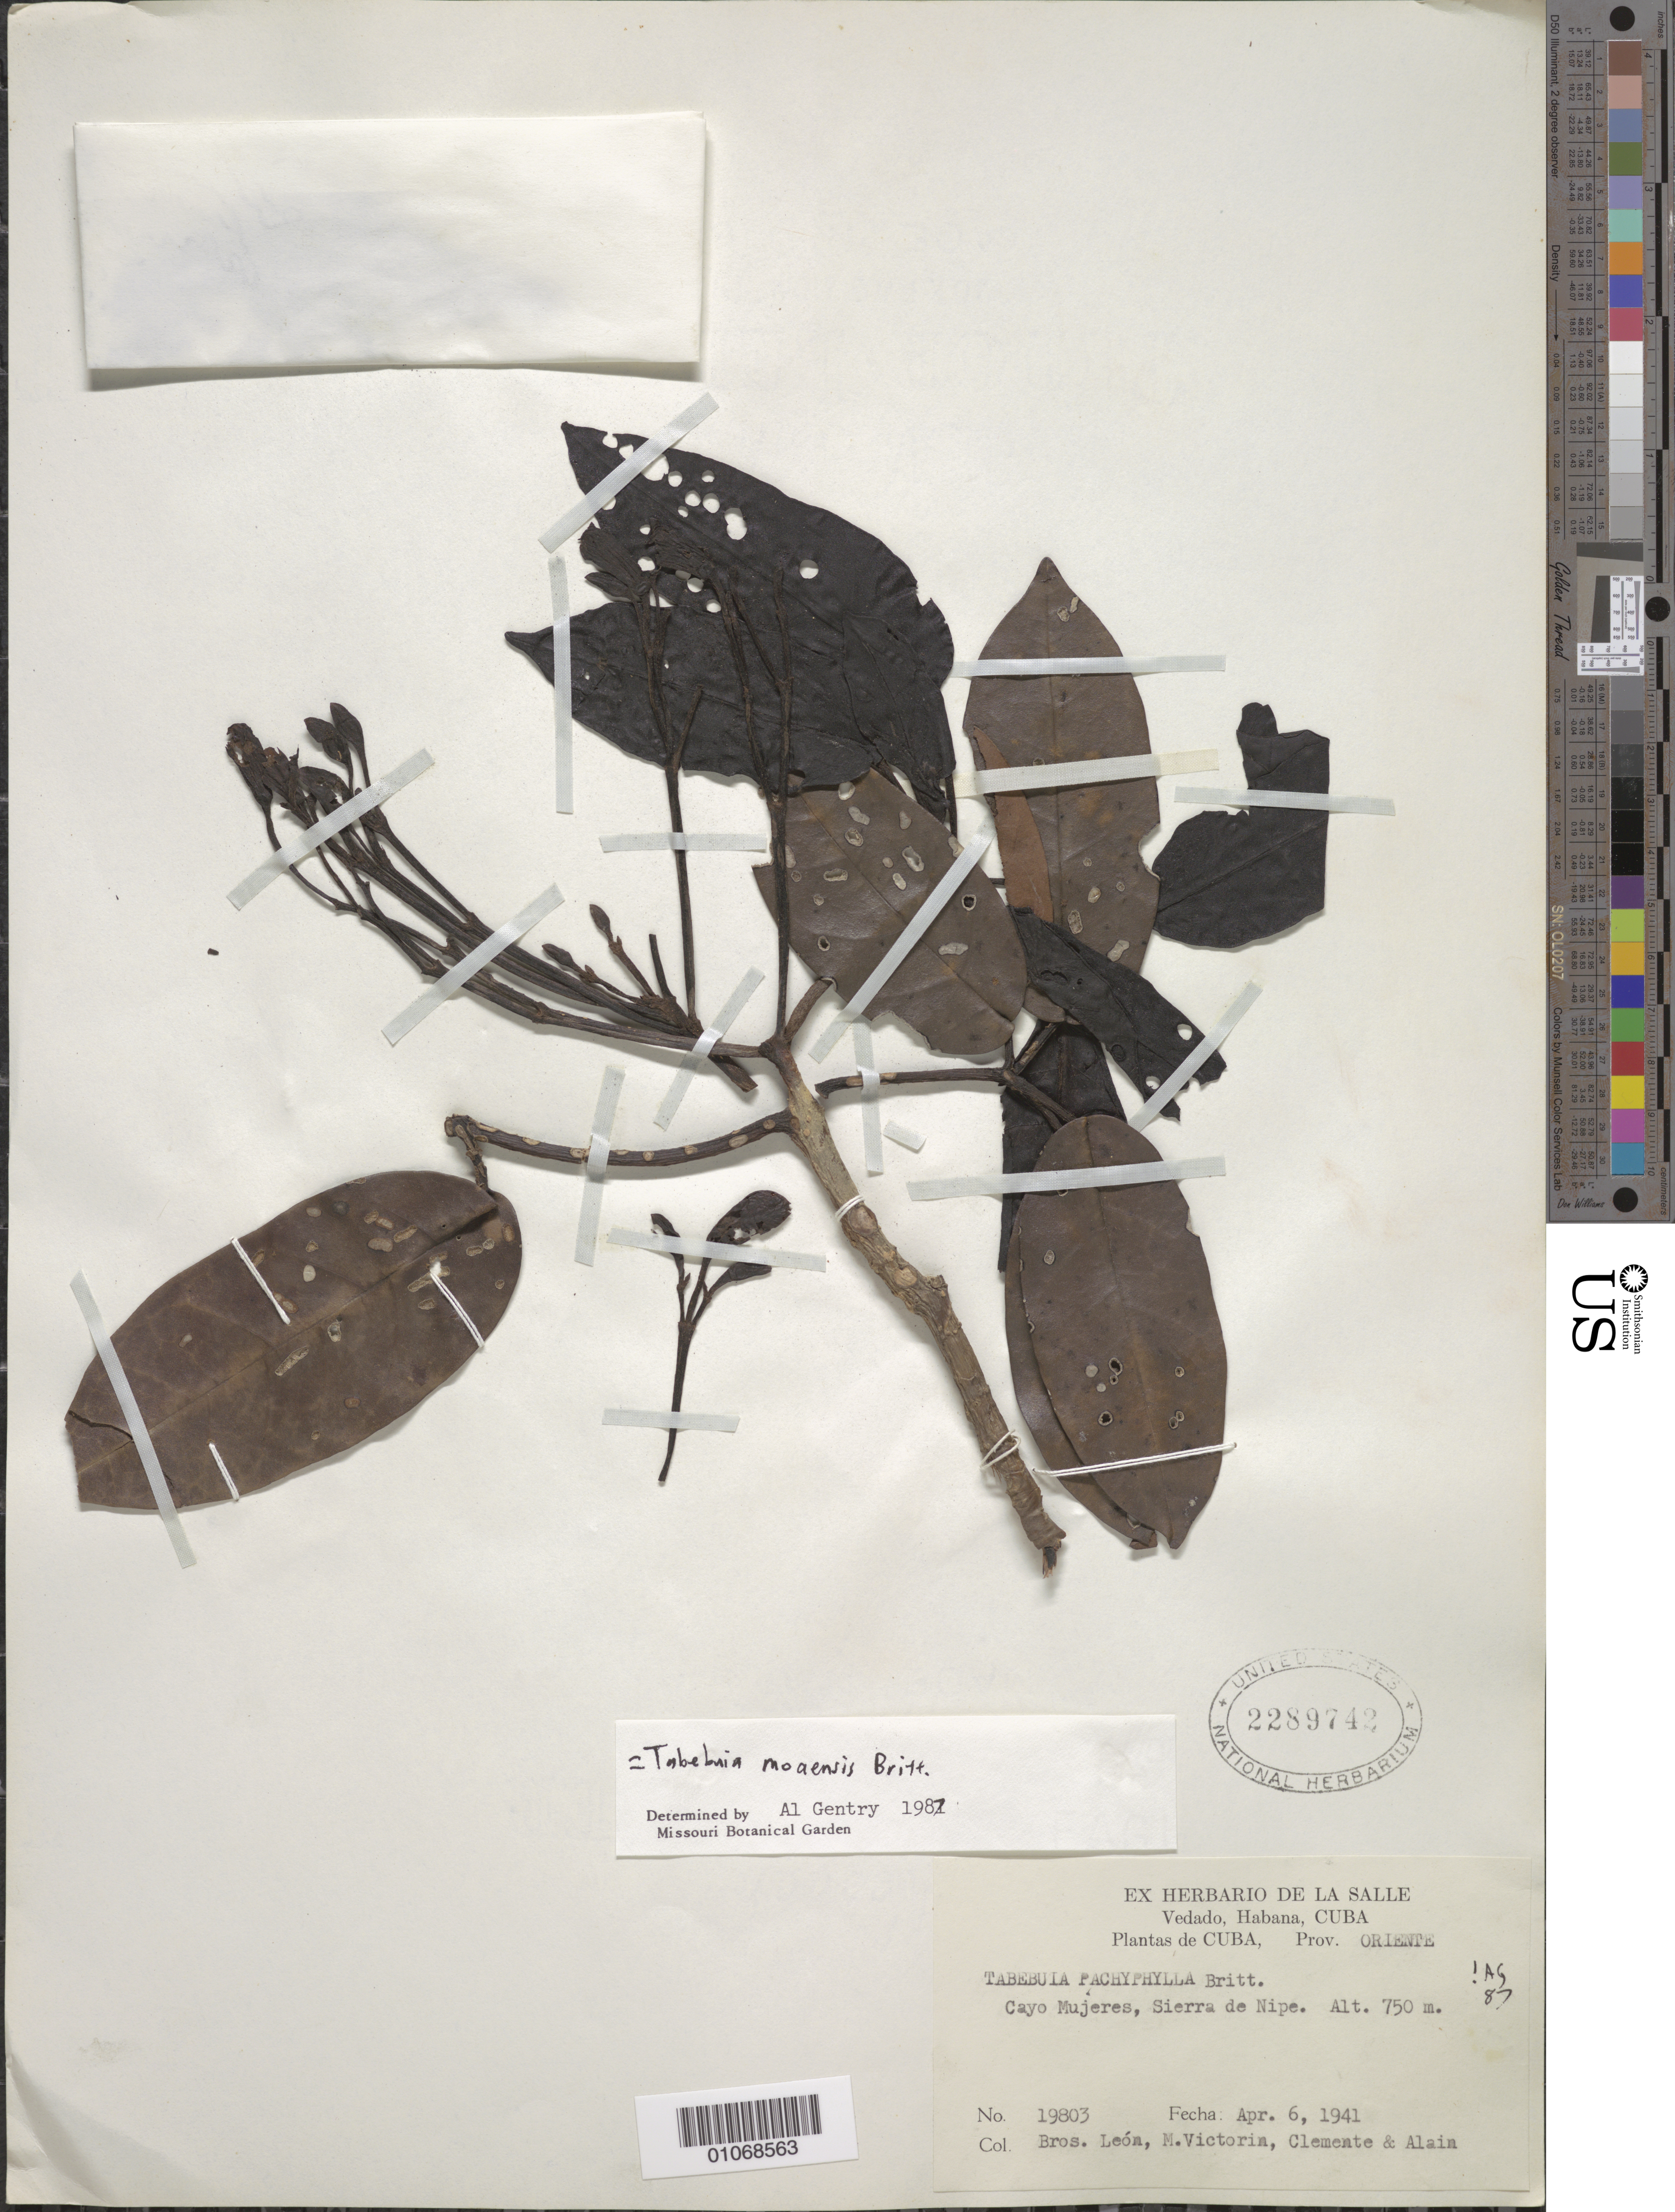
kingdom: Plantae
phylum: Tracheophyta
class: Magnoliopsida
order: Lamiales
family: Bignoniaceae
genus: Tabebuia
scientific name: Tabebuia moaensis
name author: Britton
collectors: Bro. León, F. Victorin, -- Clemente & A. H. Liogier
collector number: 19803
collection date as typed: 06 Apr 1941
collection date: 1941-04-06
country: Cuba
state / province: Holguín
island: Cuba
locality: Cayo Mujeres, Sierra de Nipe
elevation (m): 750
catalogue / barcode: US 2289742